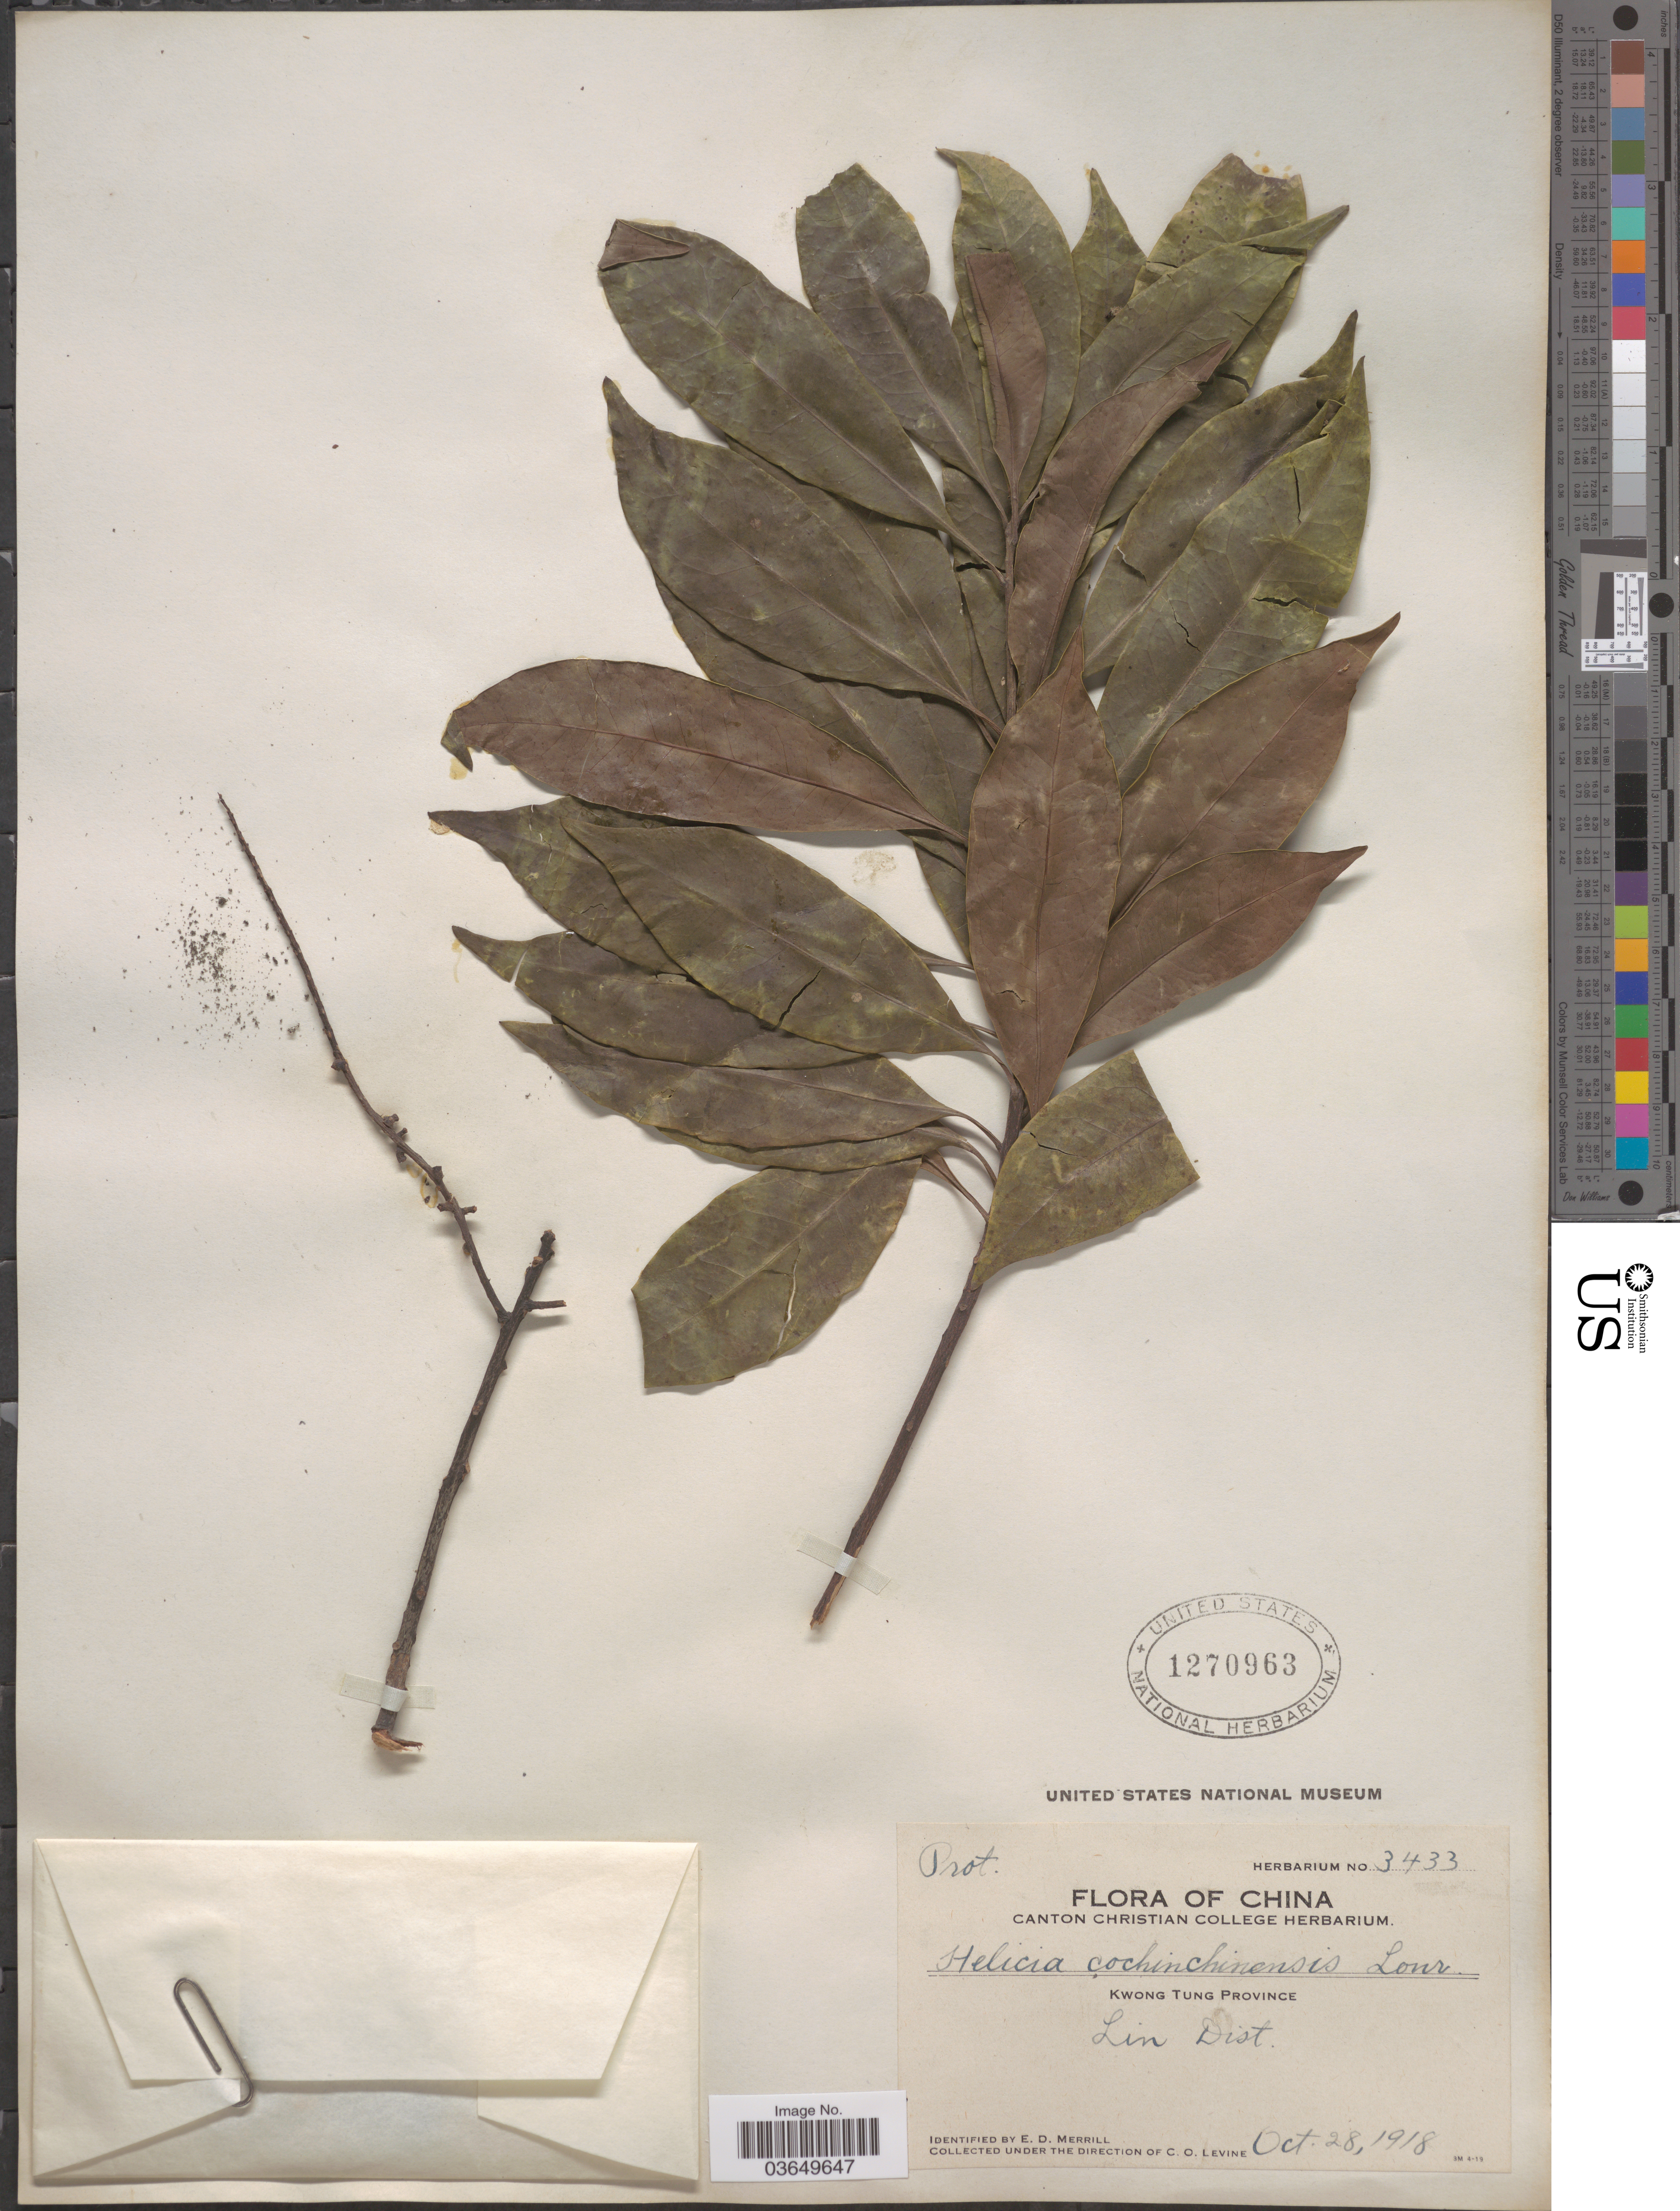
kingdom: Plantae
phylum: Tracheophyta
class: Magnoliopsida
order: Proteales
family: Proteaceae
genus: Helicia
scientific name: Helicia cochinchinensis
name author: Lour.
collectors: C. O. Levine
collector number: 3433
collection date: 1918-10-28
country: China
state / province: Guangdong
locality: Kwong Tung Province. Lin Dist.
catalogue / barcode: US 1270963